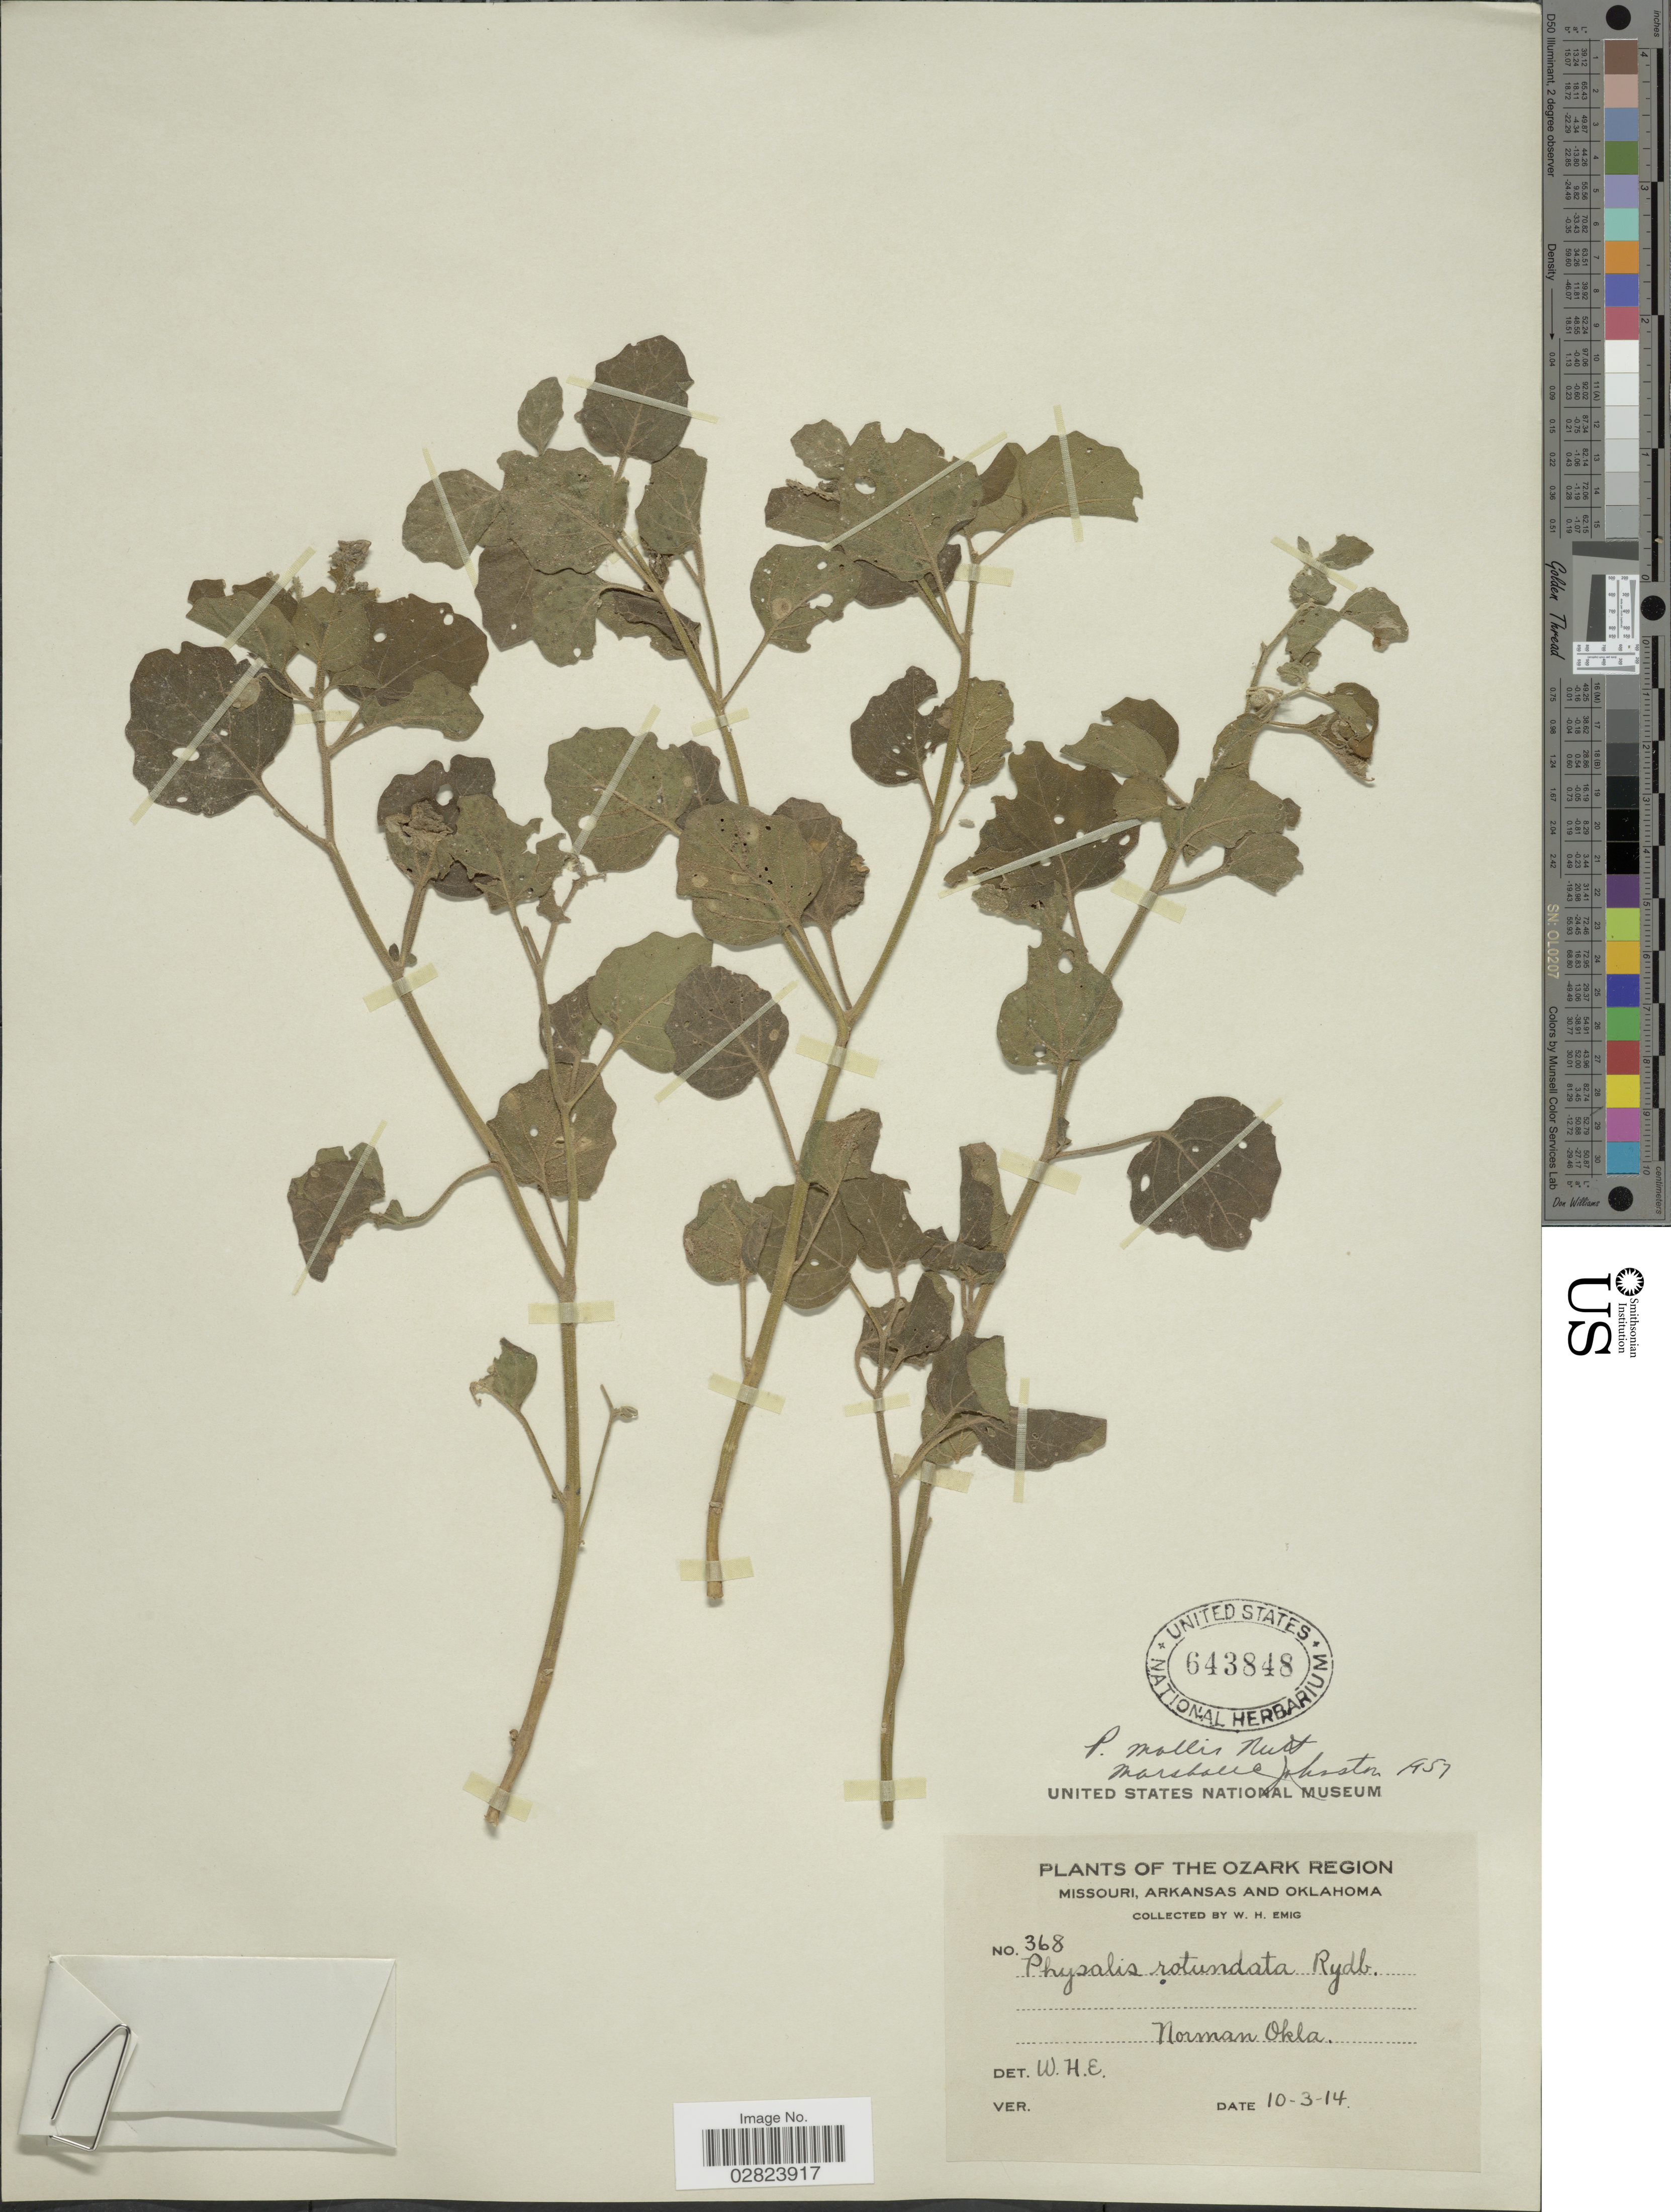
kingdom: Plantae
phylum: Tracheophyta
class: Magnoliopsida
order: Solanales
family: Solanaceae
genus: Physalis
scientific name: Physalis mollis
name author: Nutt.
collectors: W. H. Emig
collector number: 368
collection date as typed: Transcribed d/m/y: 3/10/14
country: United States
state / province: Oklahoma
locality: The Ozark Region. Norman.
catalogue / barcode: US 643848